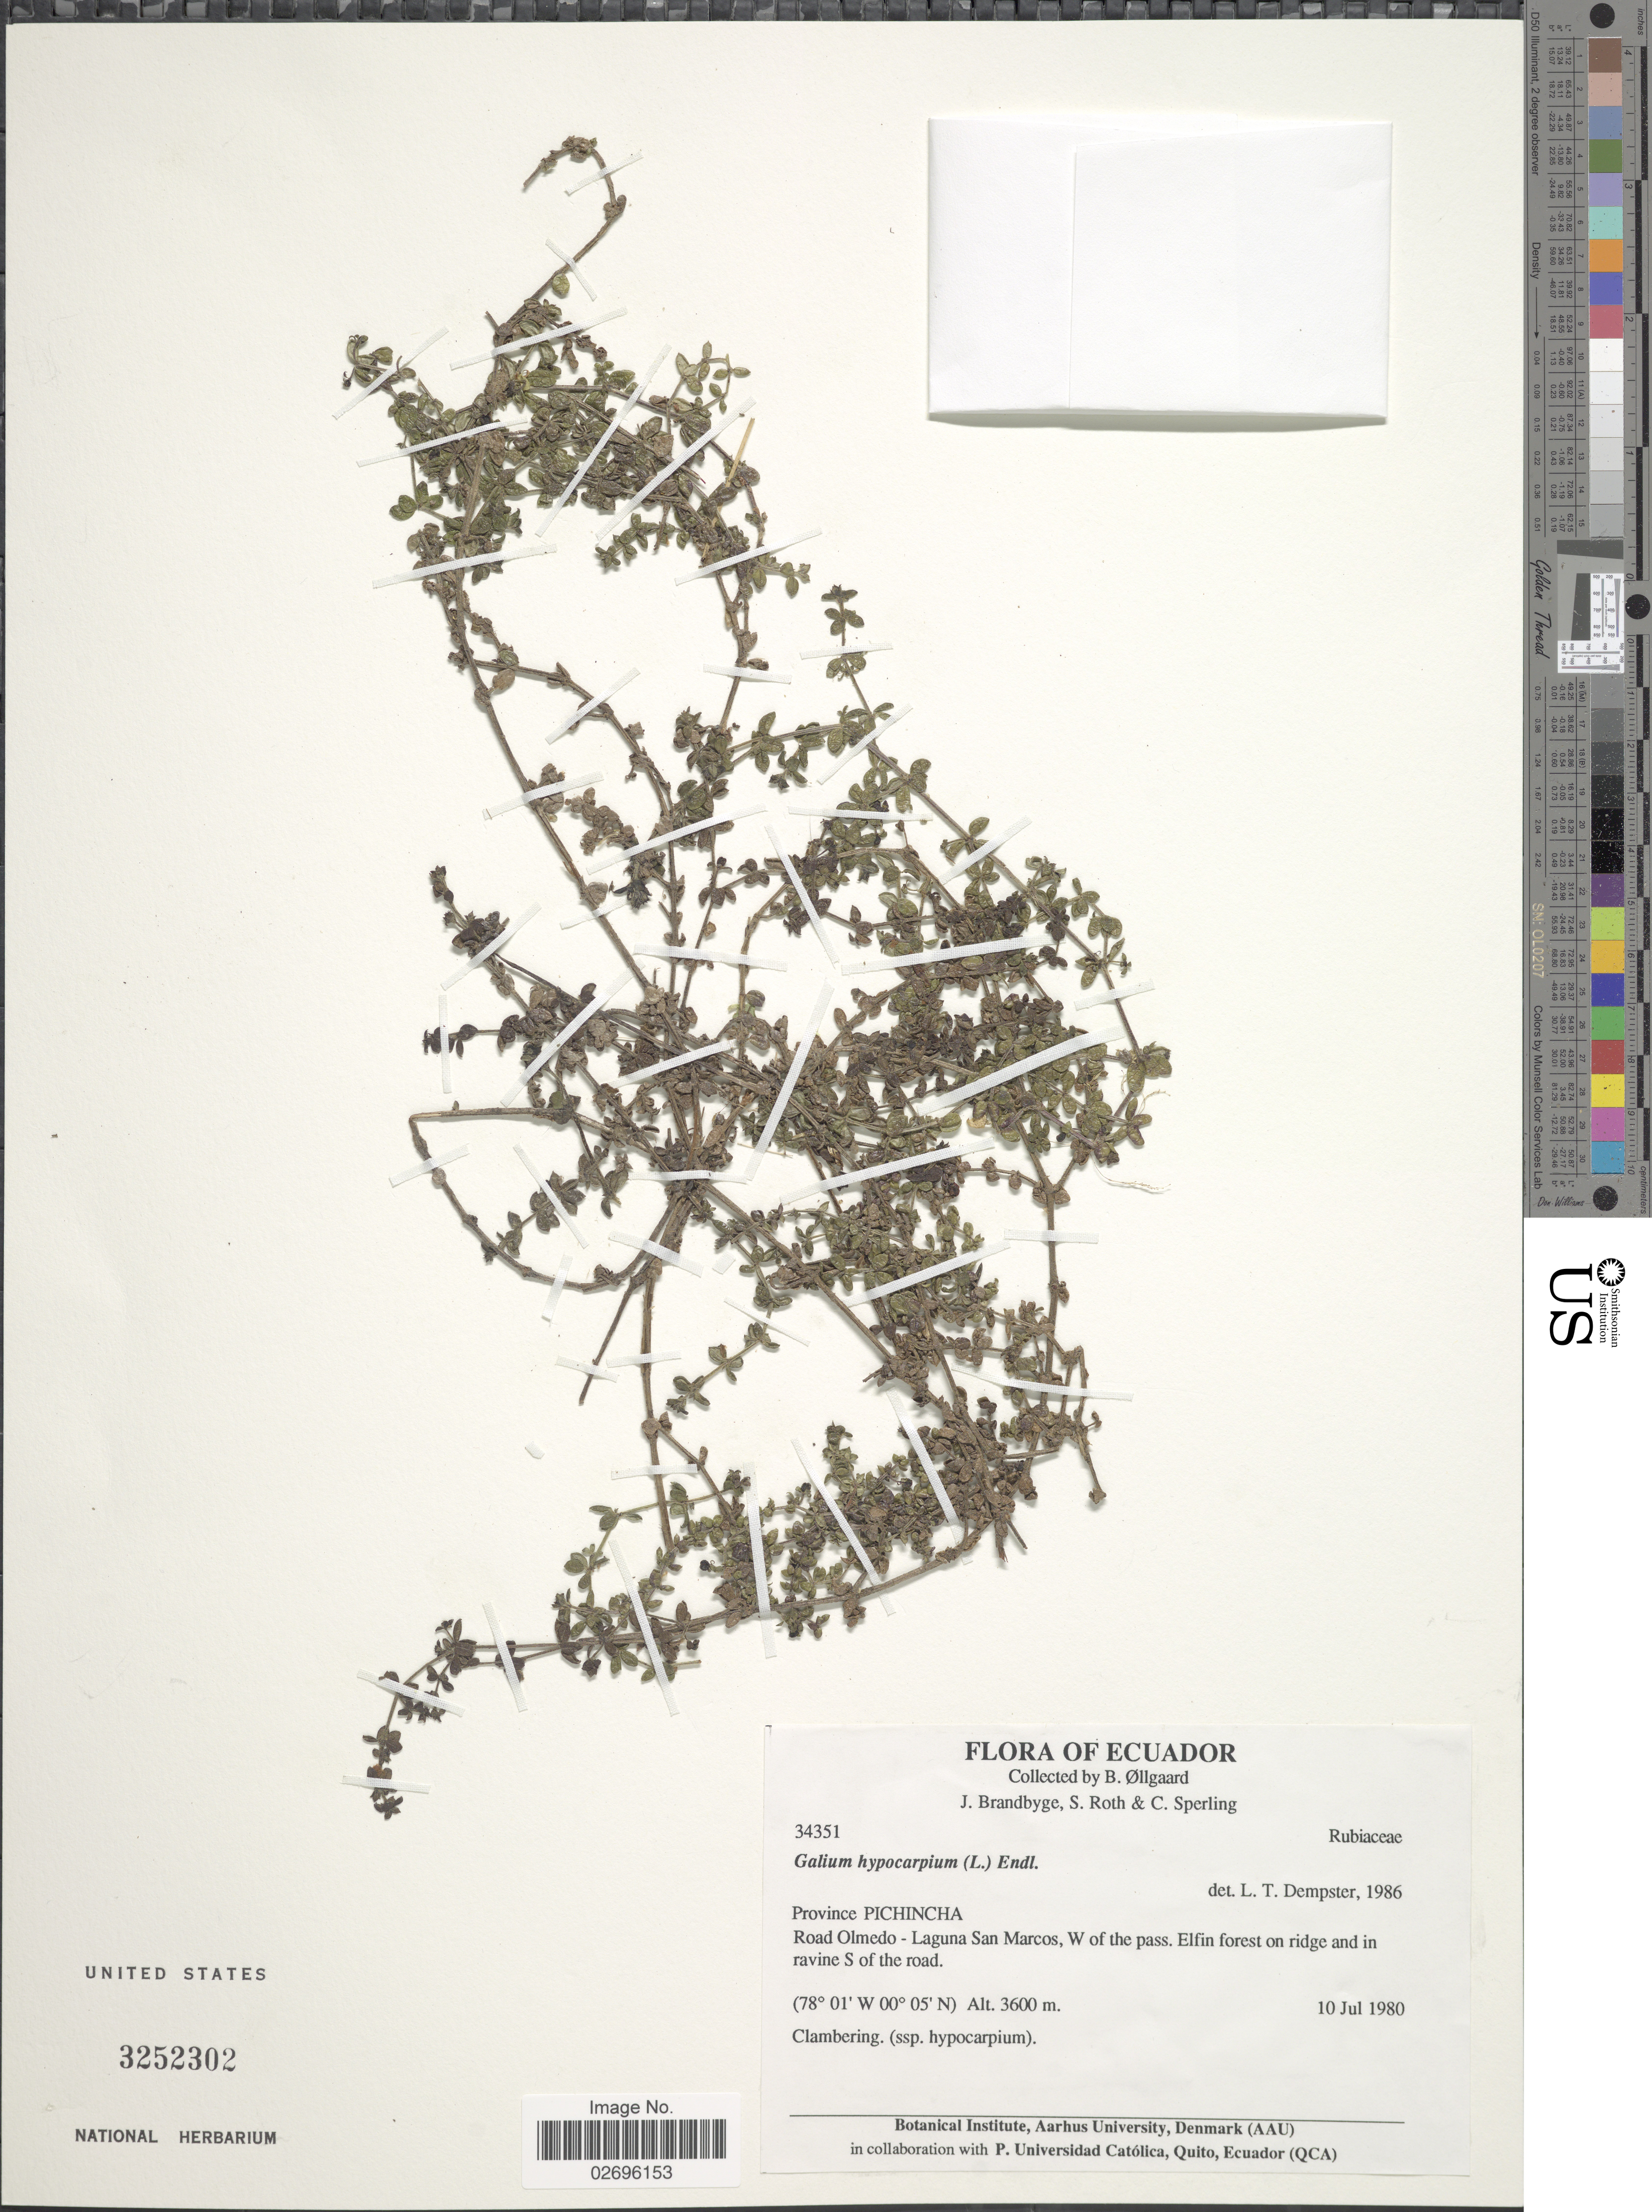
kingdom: Plantae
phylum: Tracheophyta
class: Magnoliopsida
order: Gentianales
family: Rubiaceae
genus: Galium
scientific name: Galium hypocarpium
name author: (L.) Endl. ex Griseb.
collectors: B. Øllgaard, J. Brandbyge, S. Roth & C. Sperling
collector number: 34351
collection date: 1980-07-10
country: Ecuador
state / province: Pichincha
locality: Road Olmedo - Laguna San Marcos, W of the pass, Elfin forest on ridge and in ravine S of the road.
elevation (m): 3600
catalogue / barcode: US 3252302